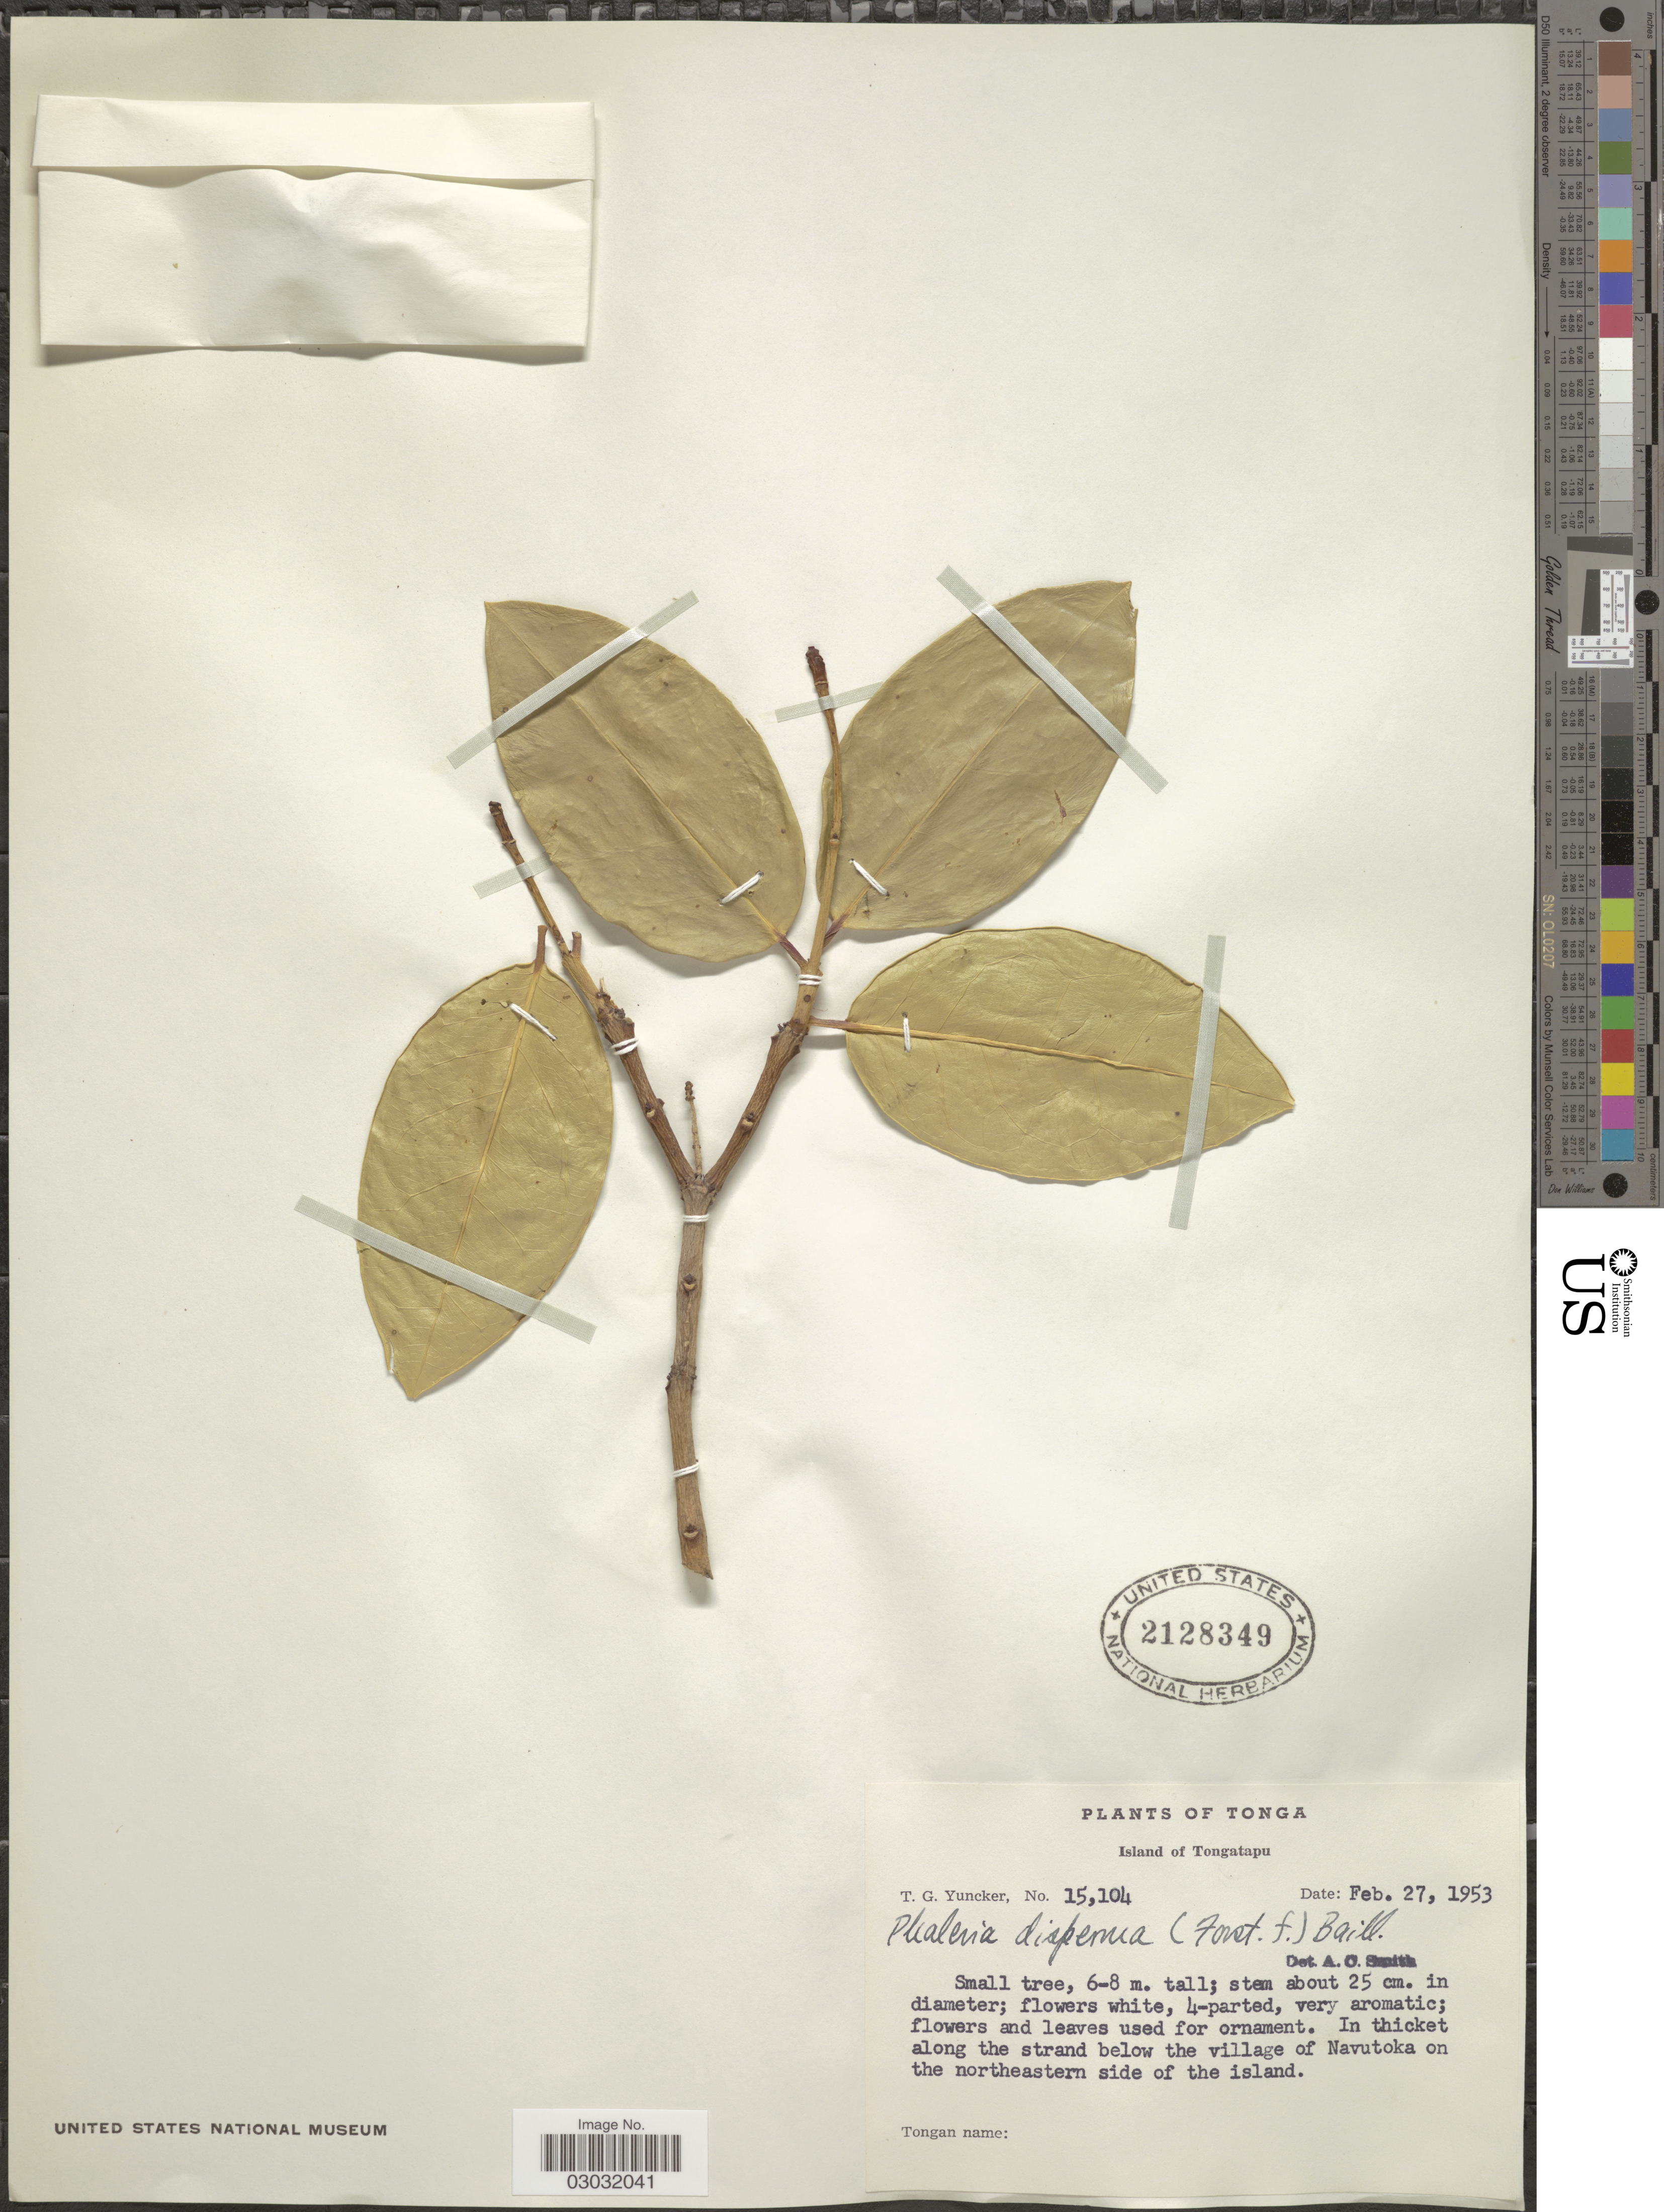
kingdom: Plantae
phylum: Tracheophyta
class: Magnoliopsida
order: Malvales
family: Thymelaeaceae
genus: Phaleria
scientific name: Phaleria disperma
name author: (G. Forst.) Baill.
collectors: T. G. Yuncker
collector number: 15104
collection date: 1953-02-27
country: Tonga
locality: Island of Tongatapu. In thicket along the strand below the village of Navutoka on the northeastern side of the island.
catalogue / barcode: US 2128349